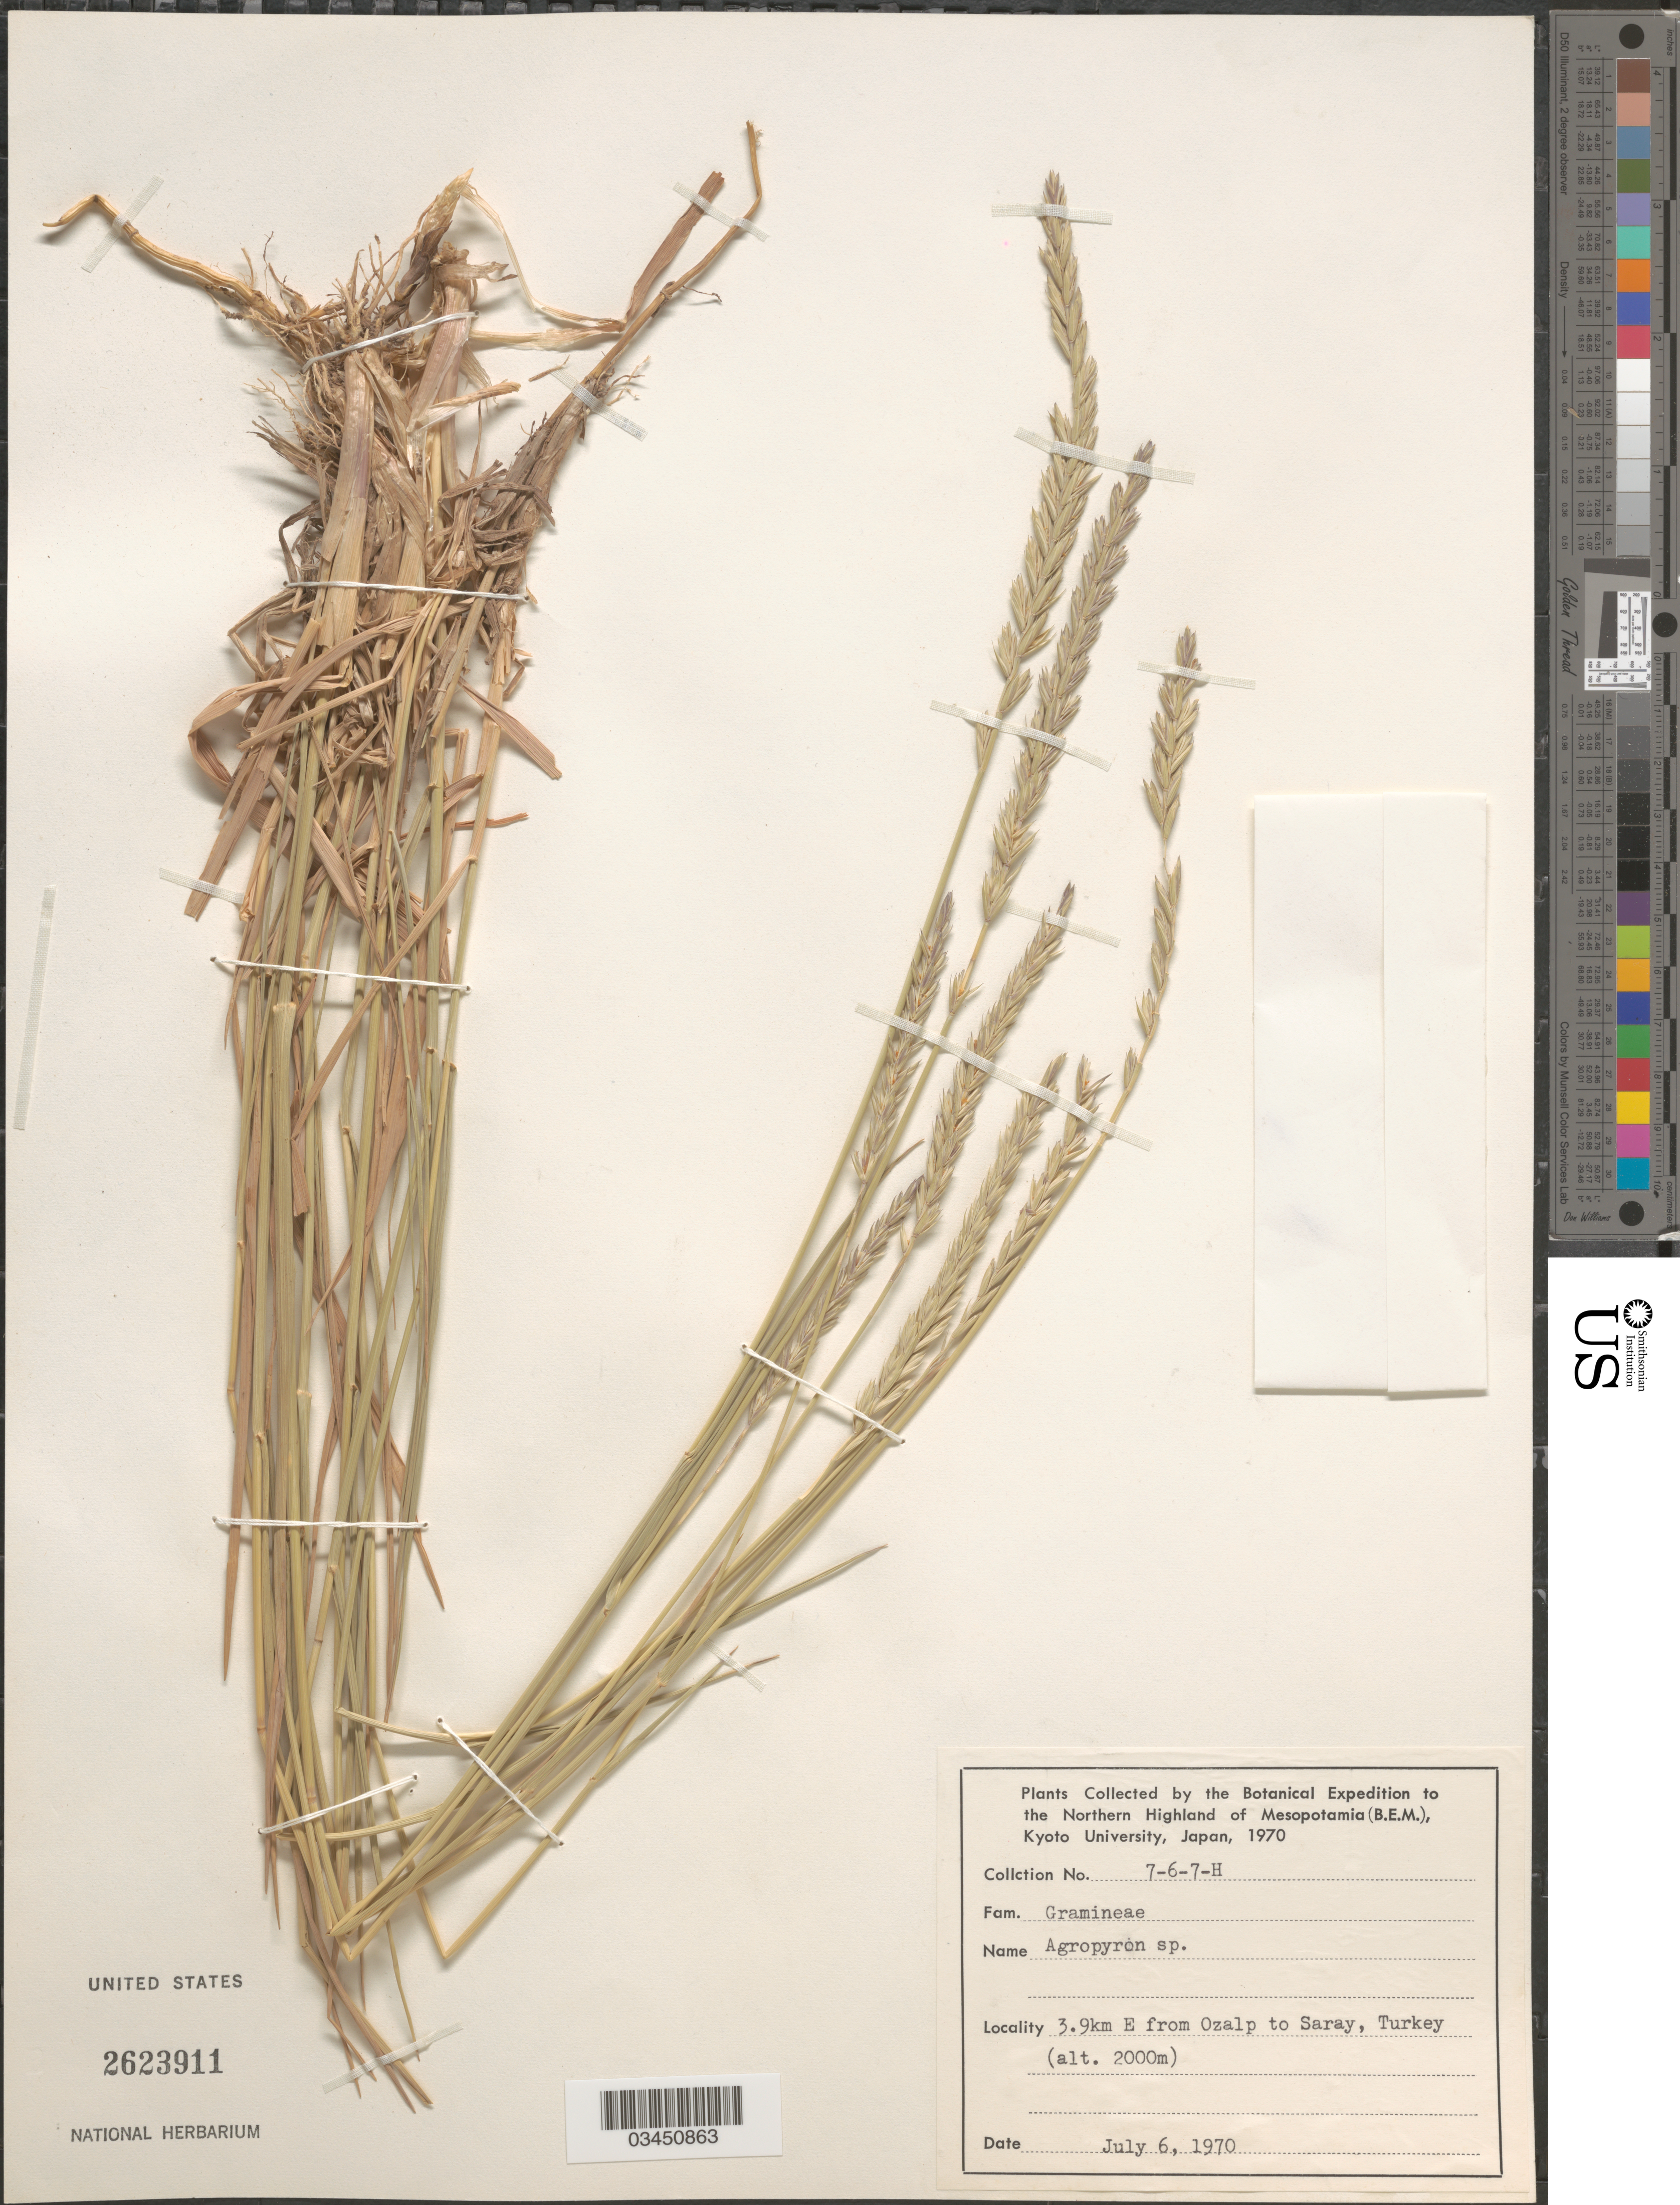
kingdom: Plantae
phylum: Tracheophyta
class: Liliopsida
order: Poales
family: Poaceae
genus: Elymus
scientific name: Elymus sp.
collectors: Botanical Expedition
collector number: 7-6-7-H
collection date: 1970-07-06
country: Turkey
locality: To the Northern Highland of Mesopotamia (B. E. M.). 3.9km E from Ozalp to Saray.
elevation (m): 2000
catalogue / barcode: US 2623911